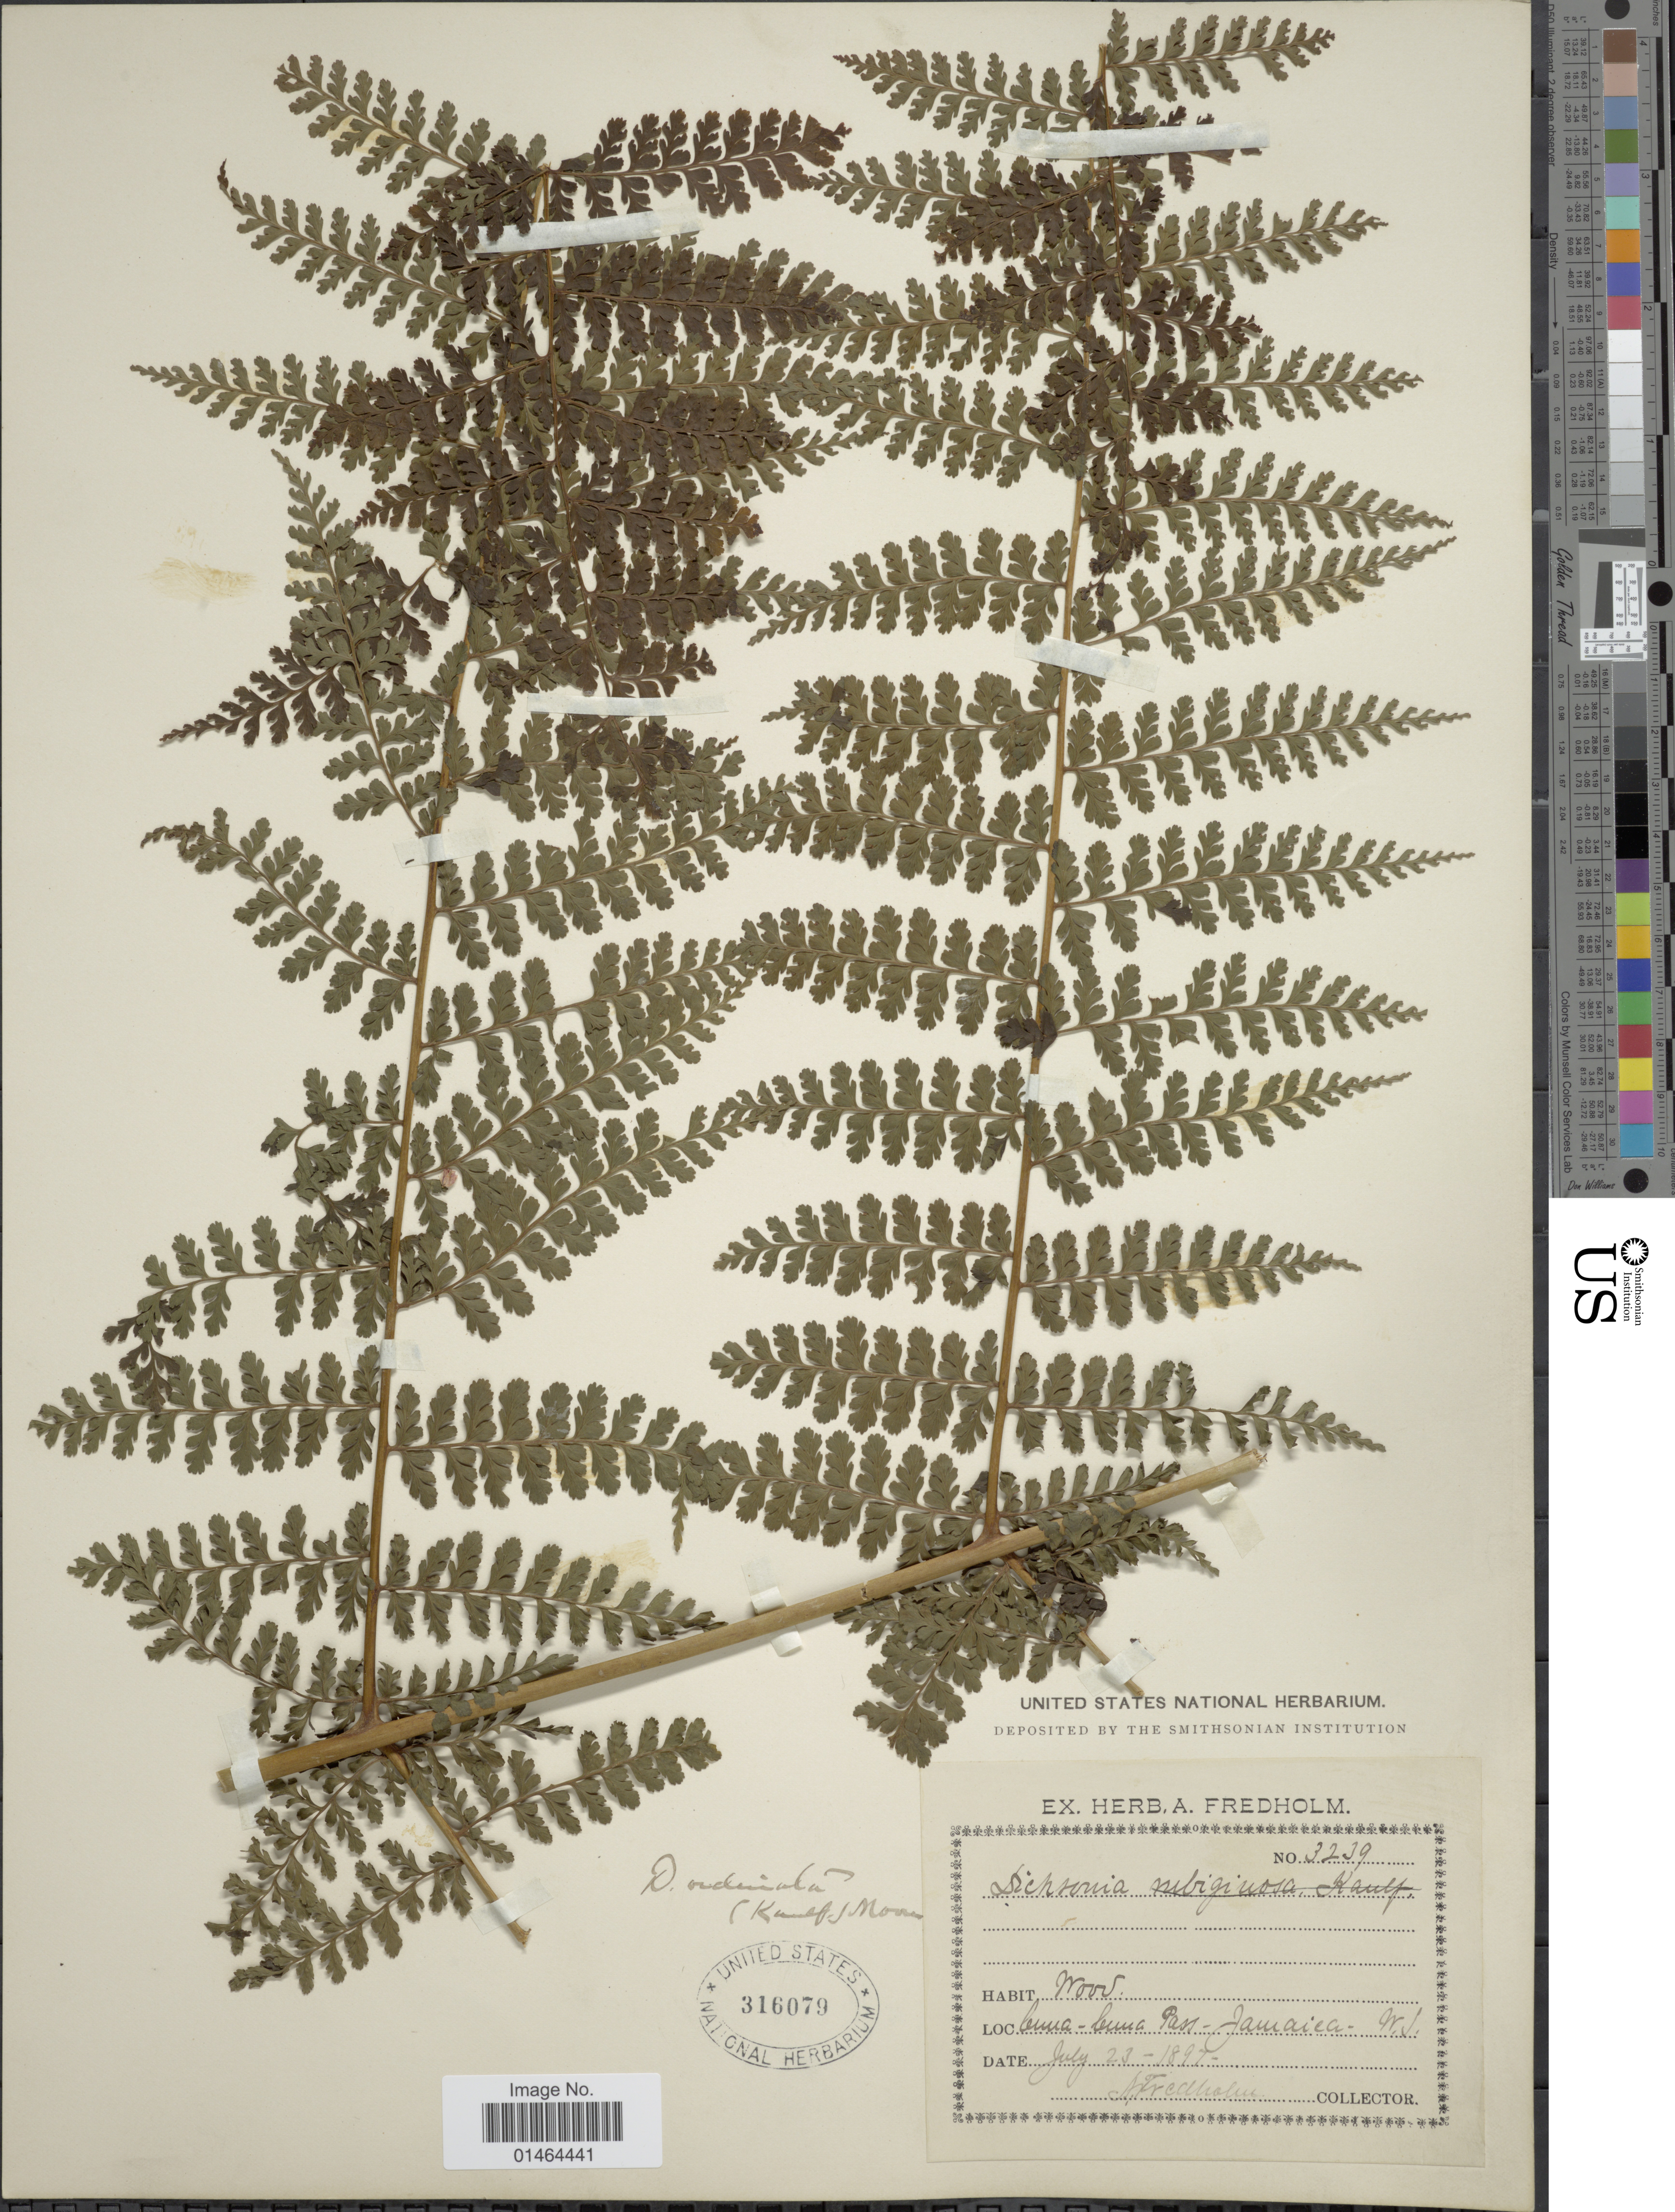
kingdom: Plantae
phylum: Tracheophyta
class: Polypodiopsida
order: Polypodiales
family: Dennstaedtiaceae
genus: Dennstaedtia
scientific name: Dennstaedtia dissecta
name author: (Sw.) T. Moore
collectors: A. Fredholm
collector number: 3239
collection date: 1897-07-23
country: Jamaica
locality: Cuna-Cuna Pass- W.I.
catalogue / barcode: US 316079